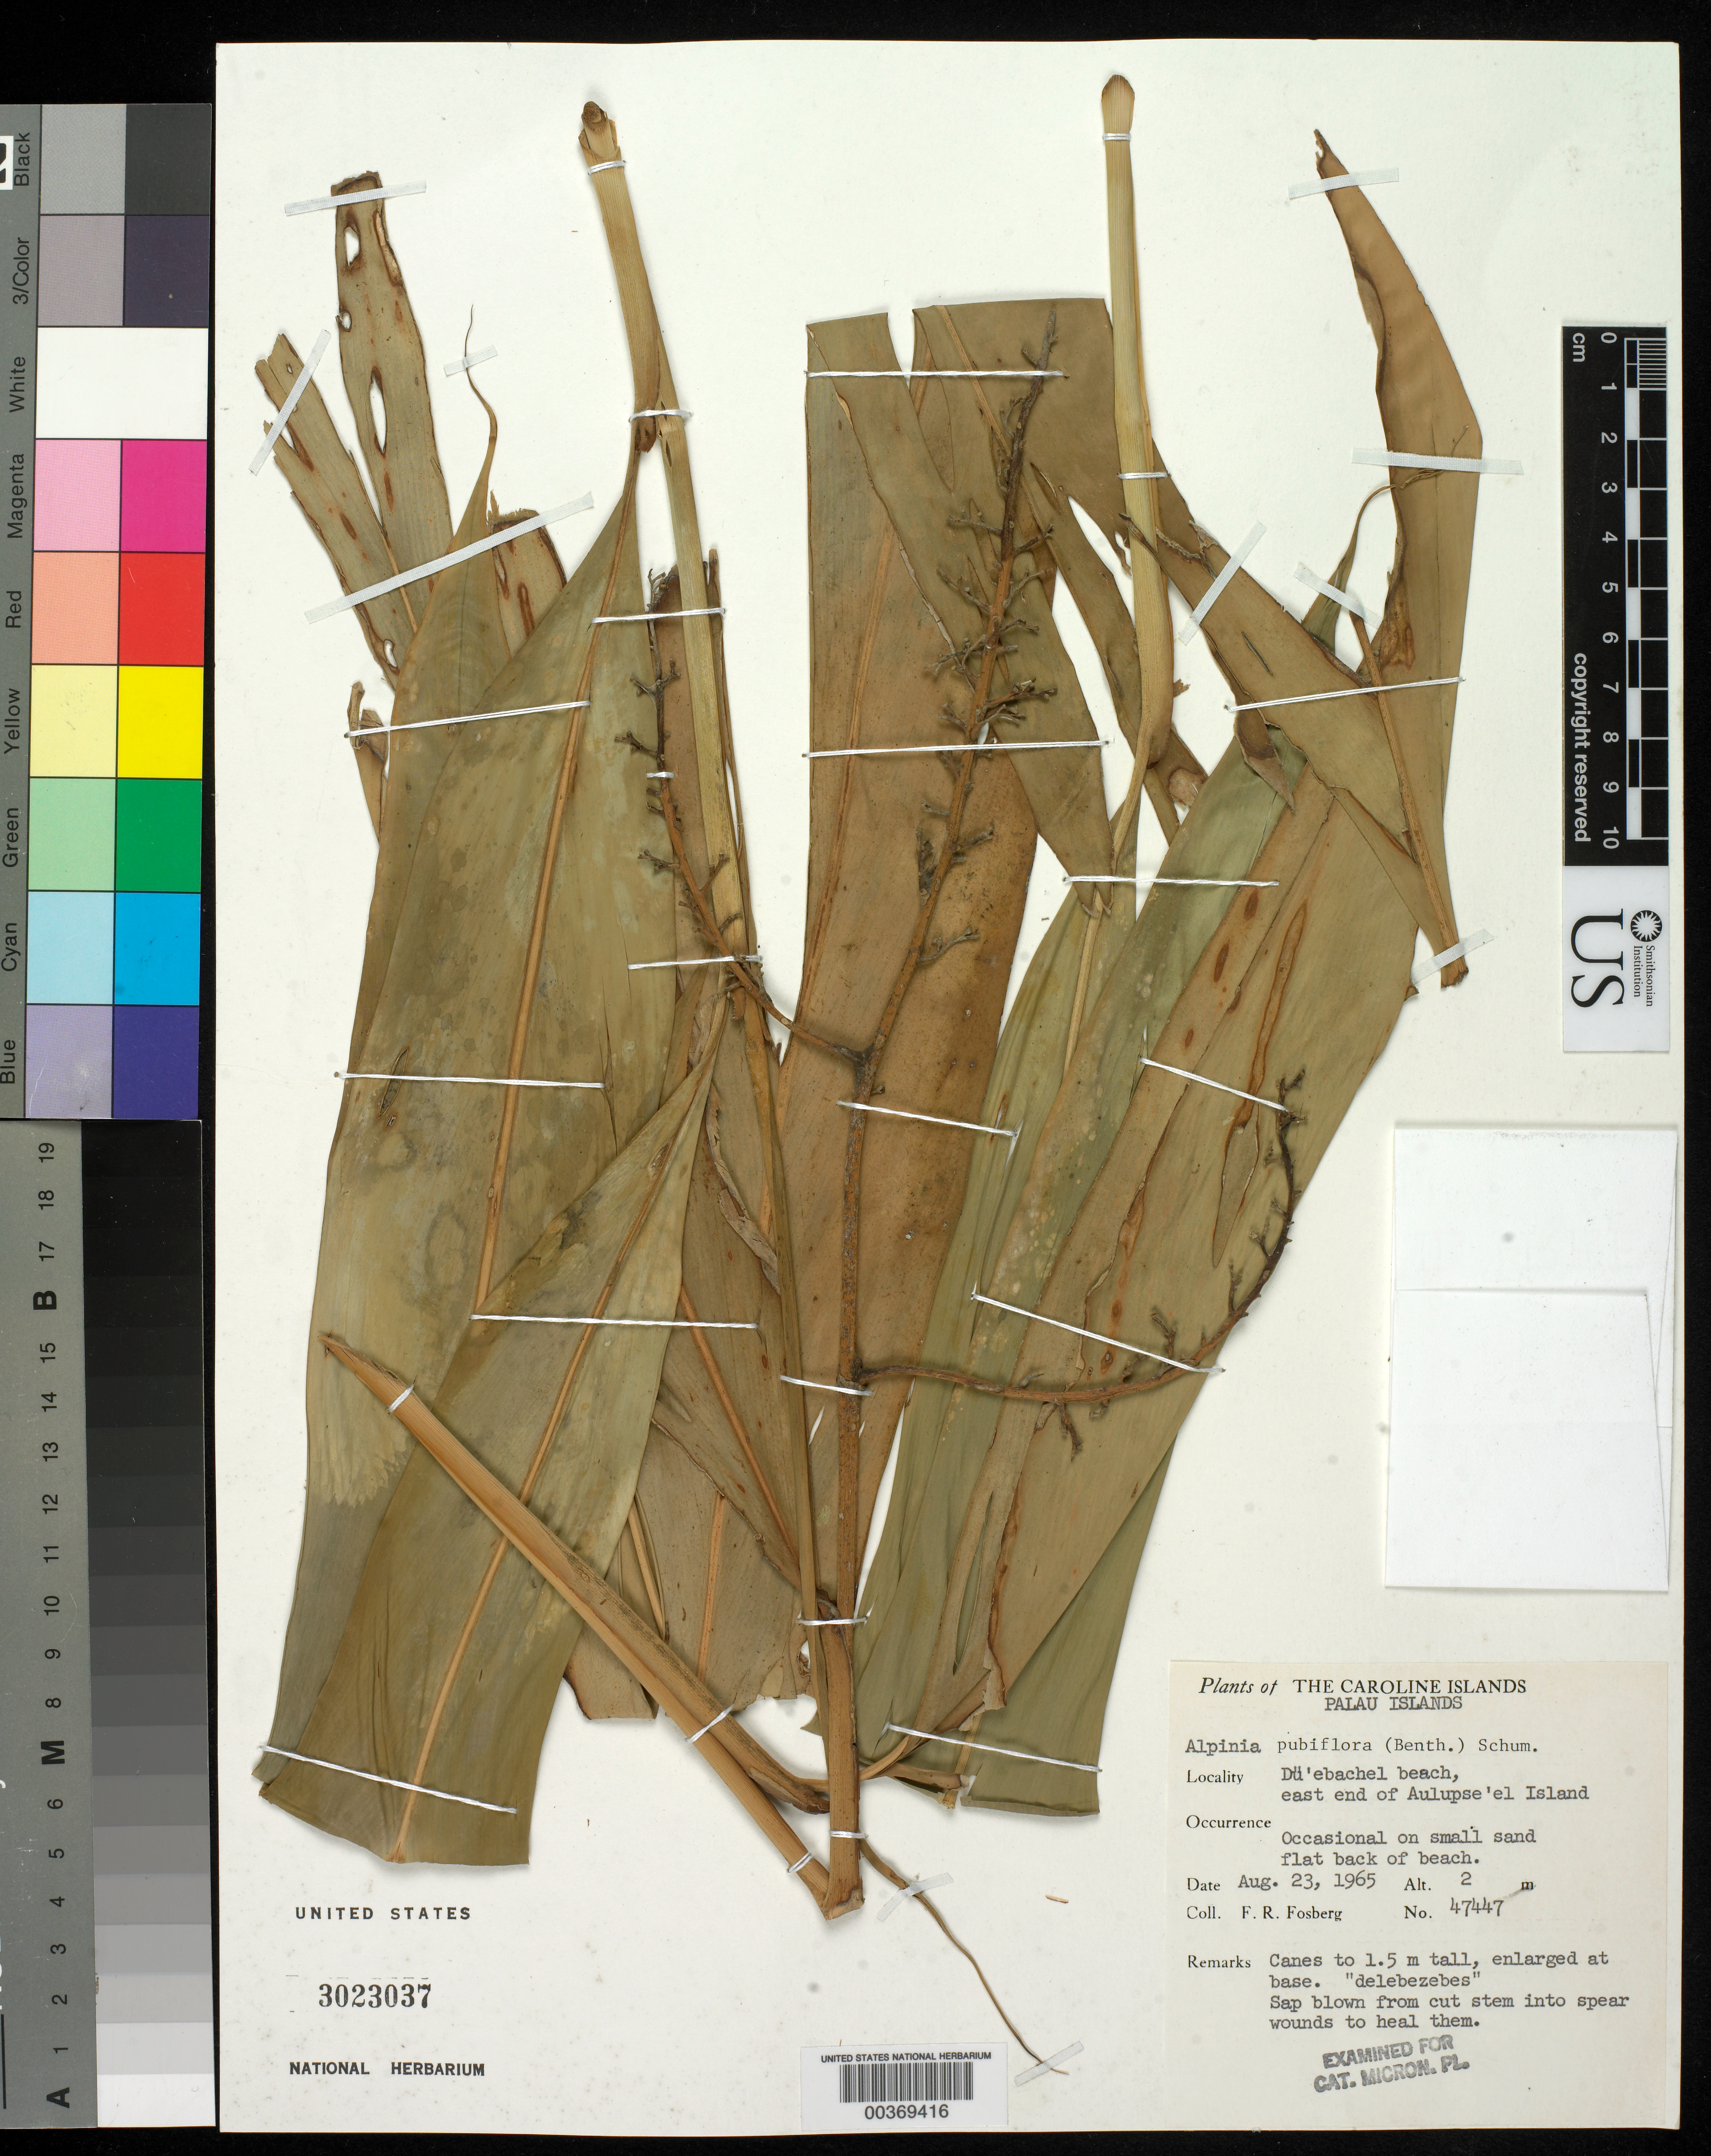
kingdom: Plantae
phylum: Tracheophyta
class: Liliopsida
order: Zingiberales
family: Zingiberaceae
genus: Alpinia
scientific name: Alpinia pubiflora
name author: (Benth.) K. Schum.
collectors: F. R. Fosberg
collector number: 47447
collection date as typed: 23 Aug 1965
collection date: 1965-08-23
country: Palau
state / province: Koror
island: Ulebsechel [Aulupse'el] ?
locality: Du'ebachel beach, E end of Aulupse'el Island. [= Ulebsechel I.?]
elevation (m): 2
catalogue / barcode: US 3023037